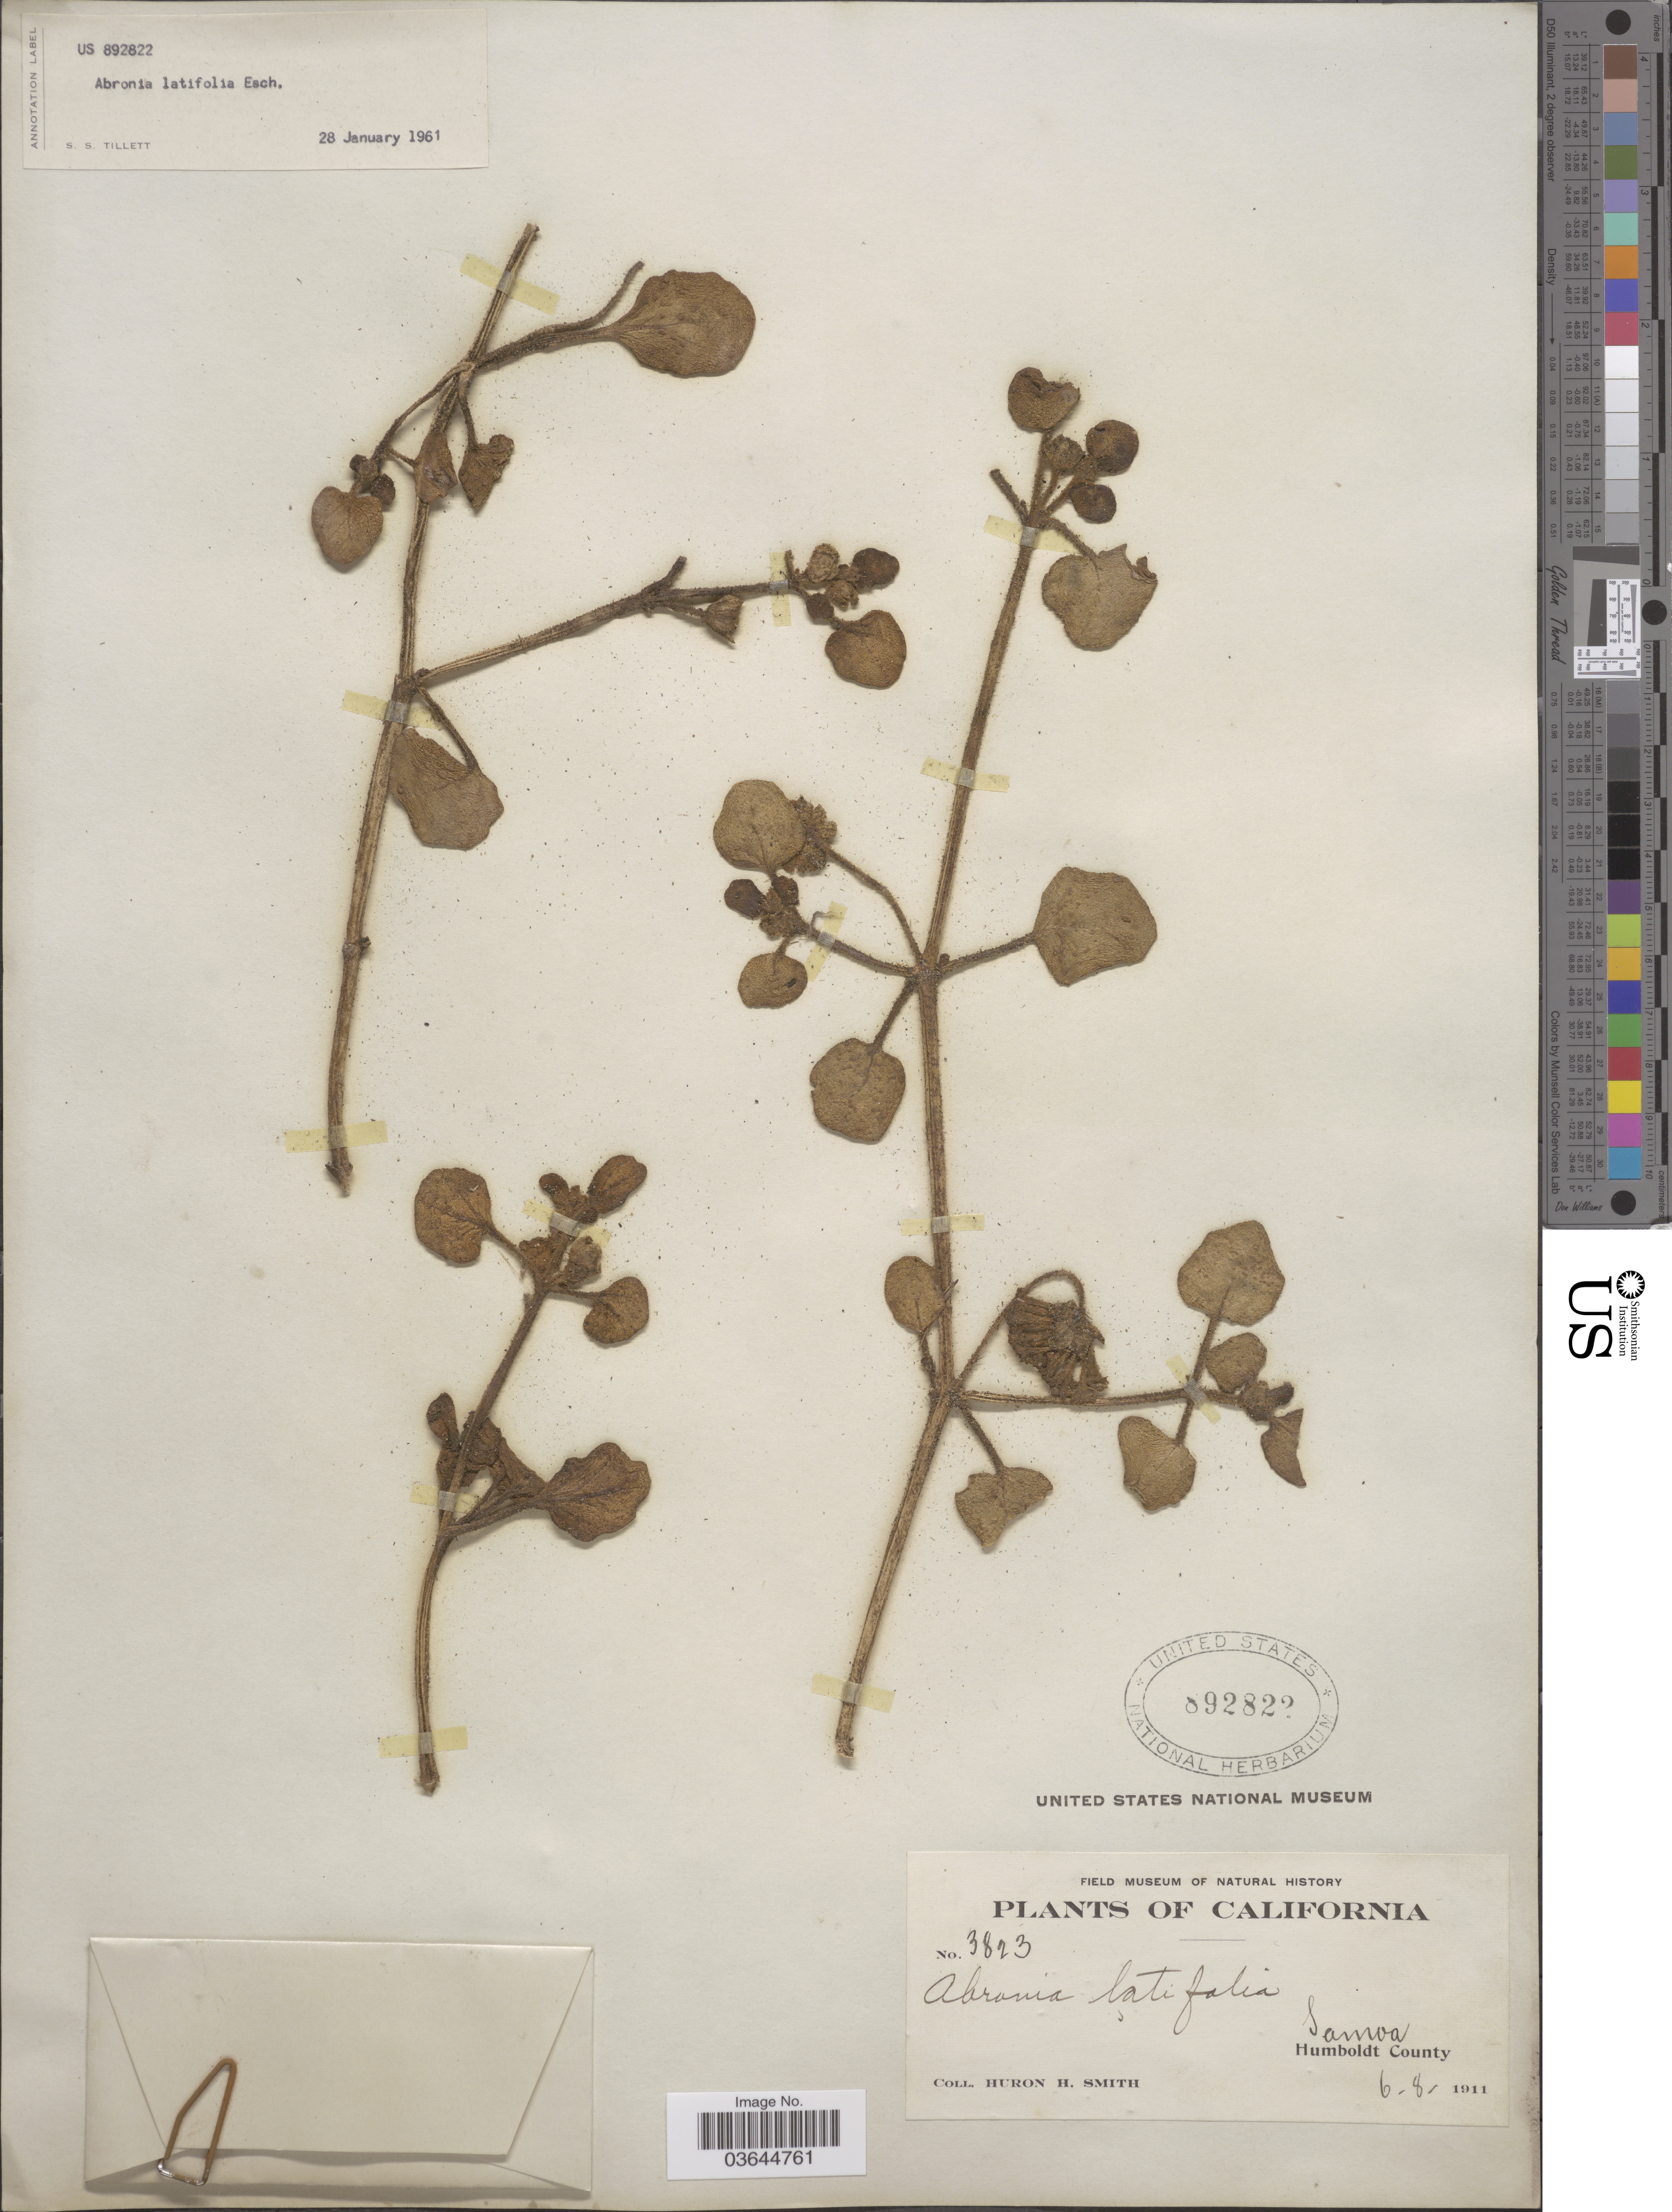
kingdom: Plantae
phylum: Tracheophyta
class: Magnoliopsida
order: Caryophyllales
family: Nyctaginaceae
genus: Abronia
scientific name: Abronia latifolia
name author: Eschsch.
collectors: Huron H. Smith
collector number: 3823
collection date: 1911-06-08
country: United States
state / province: California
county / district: Humboldt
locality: Humboldt County.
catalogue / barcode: US 892822